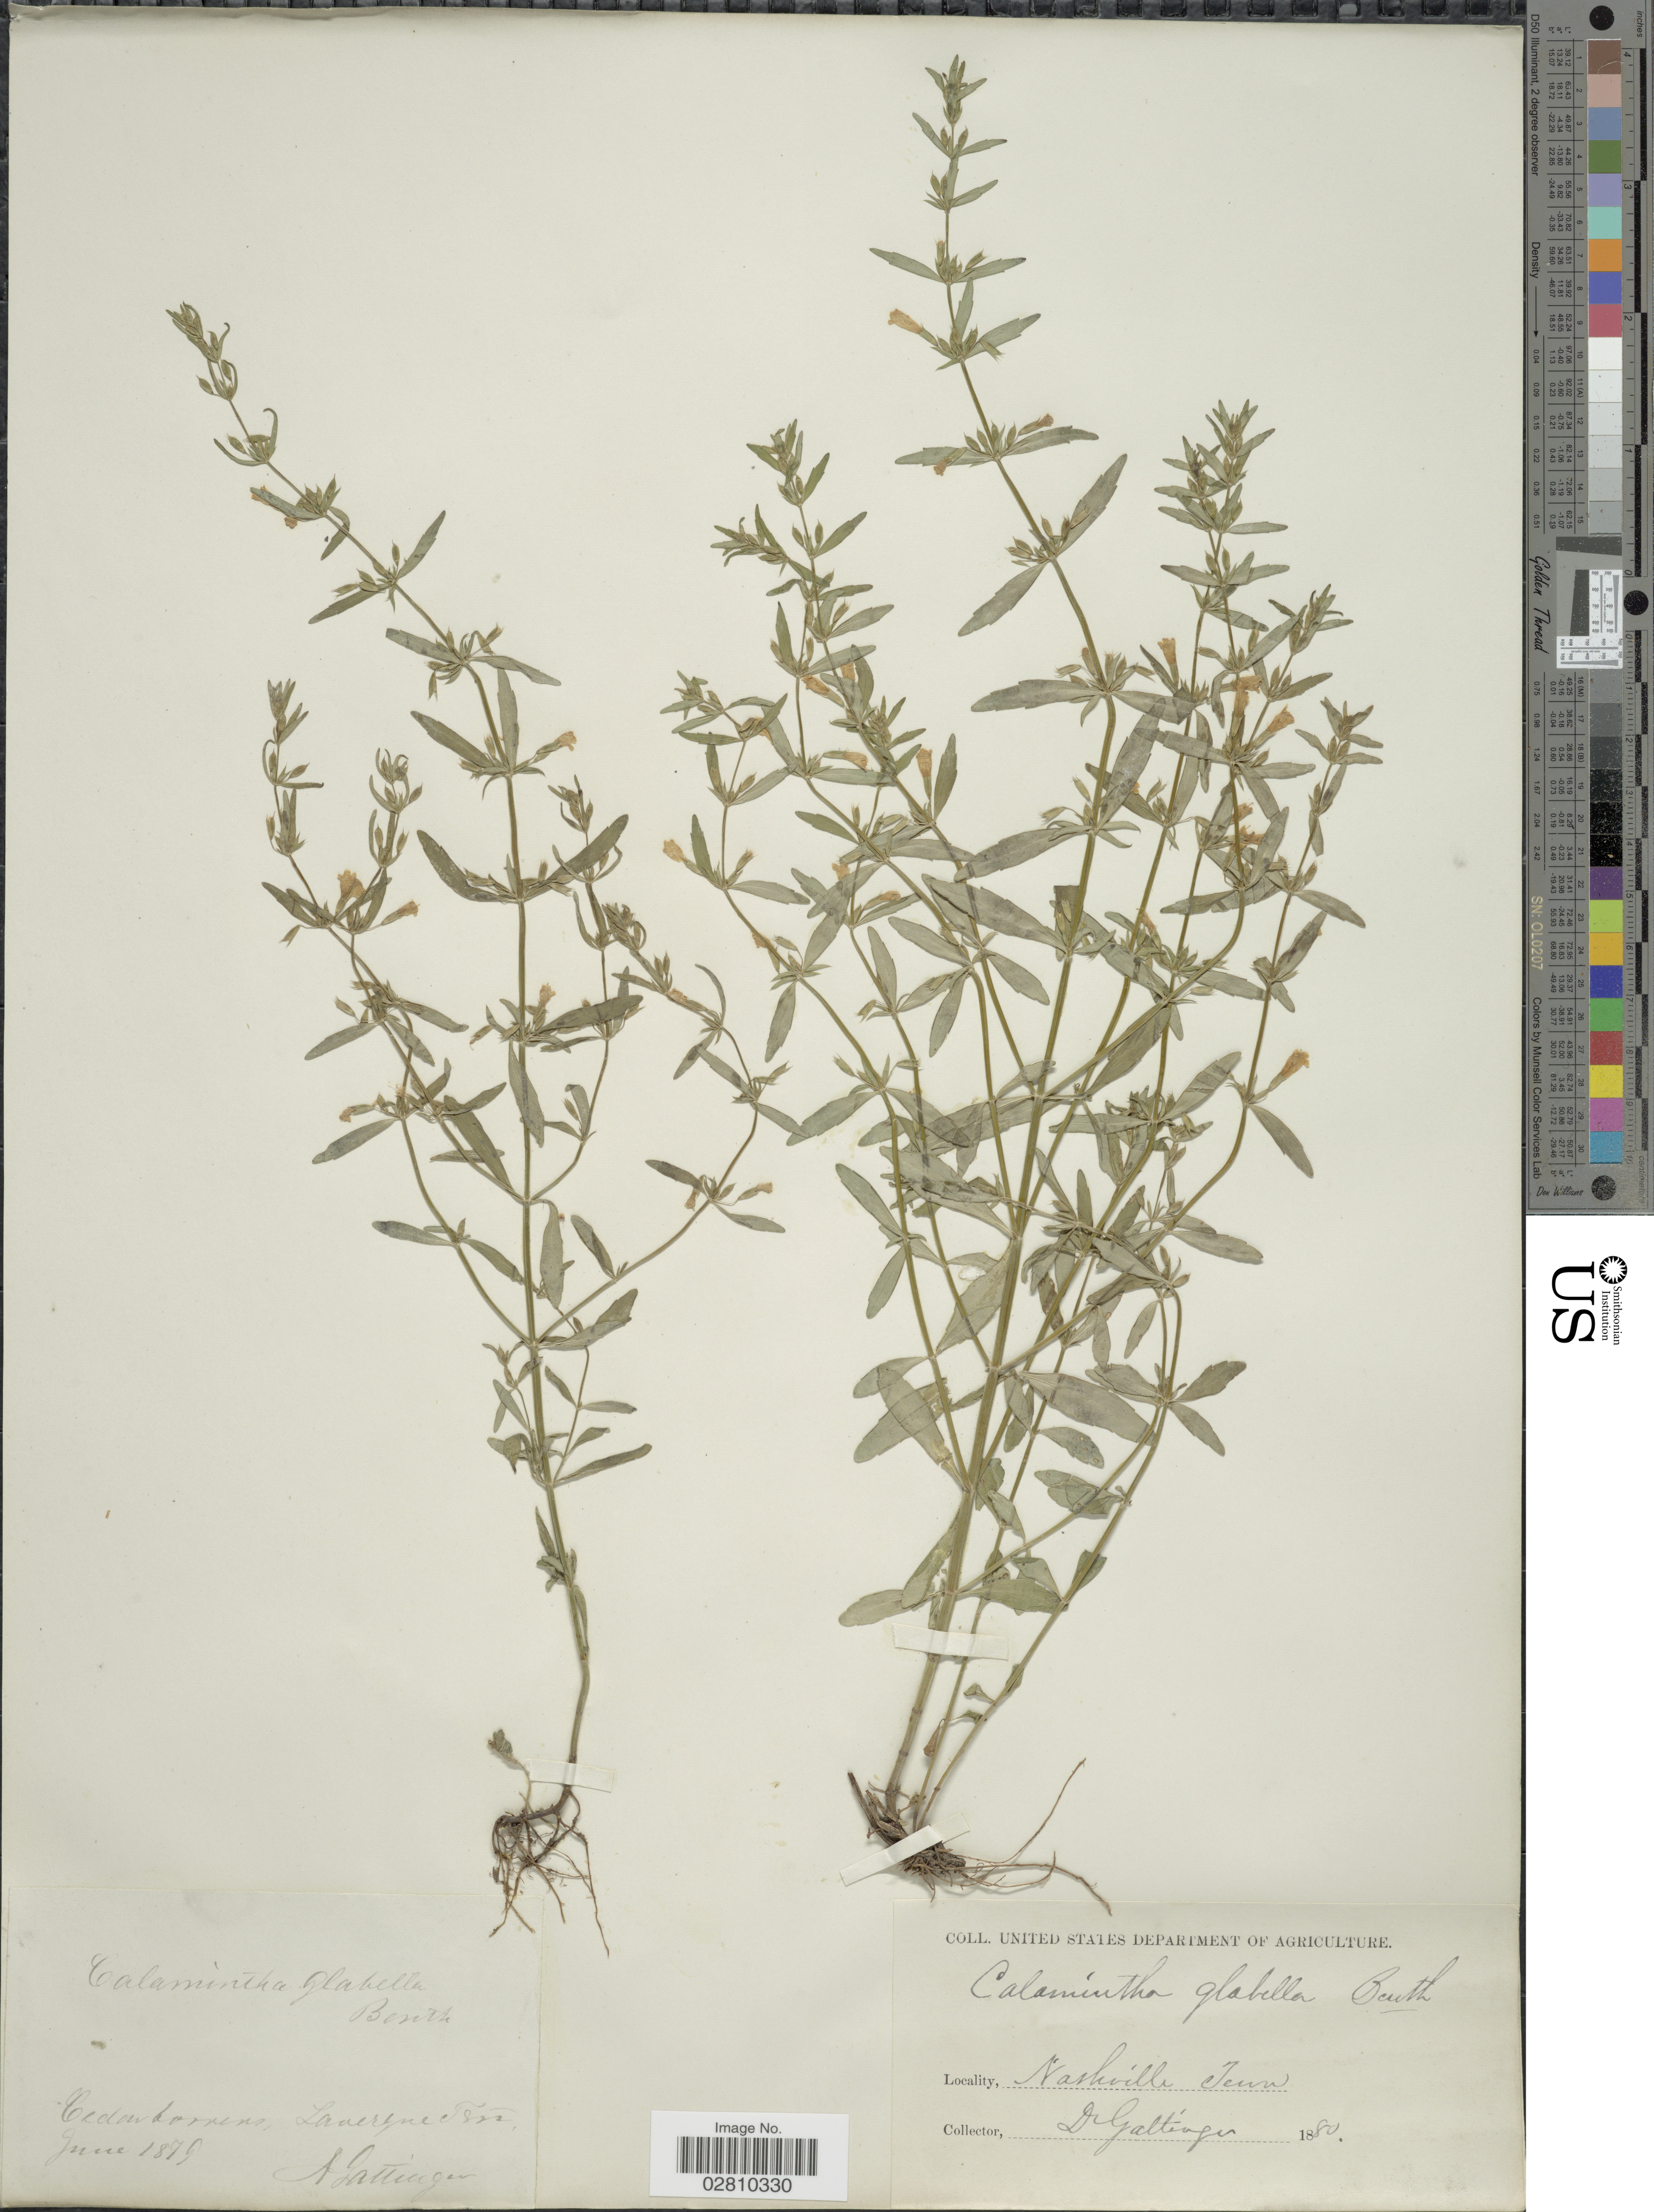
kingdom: Plantae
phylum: Tracheophyta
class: Magnoliopsida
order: Lamiales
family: Lamiaceae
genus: Clinopodium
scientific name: Clinopodium glabellum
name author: (Michx.) Kuntze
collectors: A. Gattinger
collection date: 1880-06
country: United States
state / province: Tennessee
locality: Nashville, Tenn. Cedar barrens Lavergne.